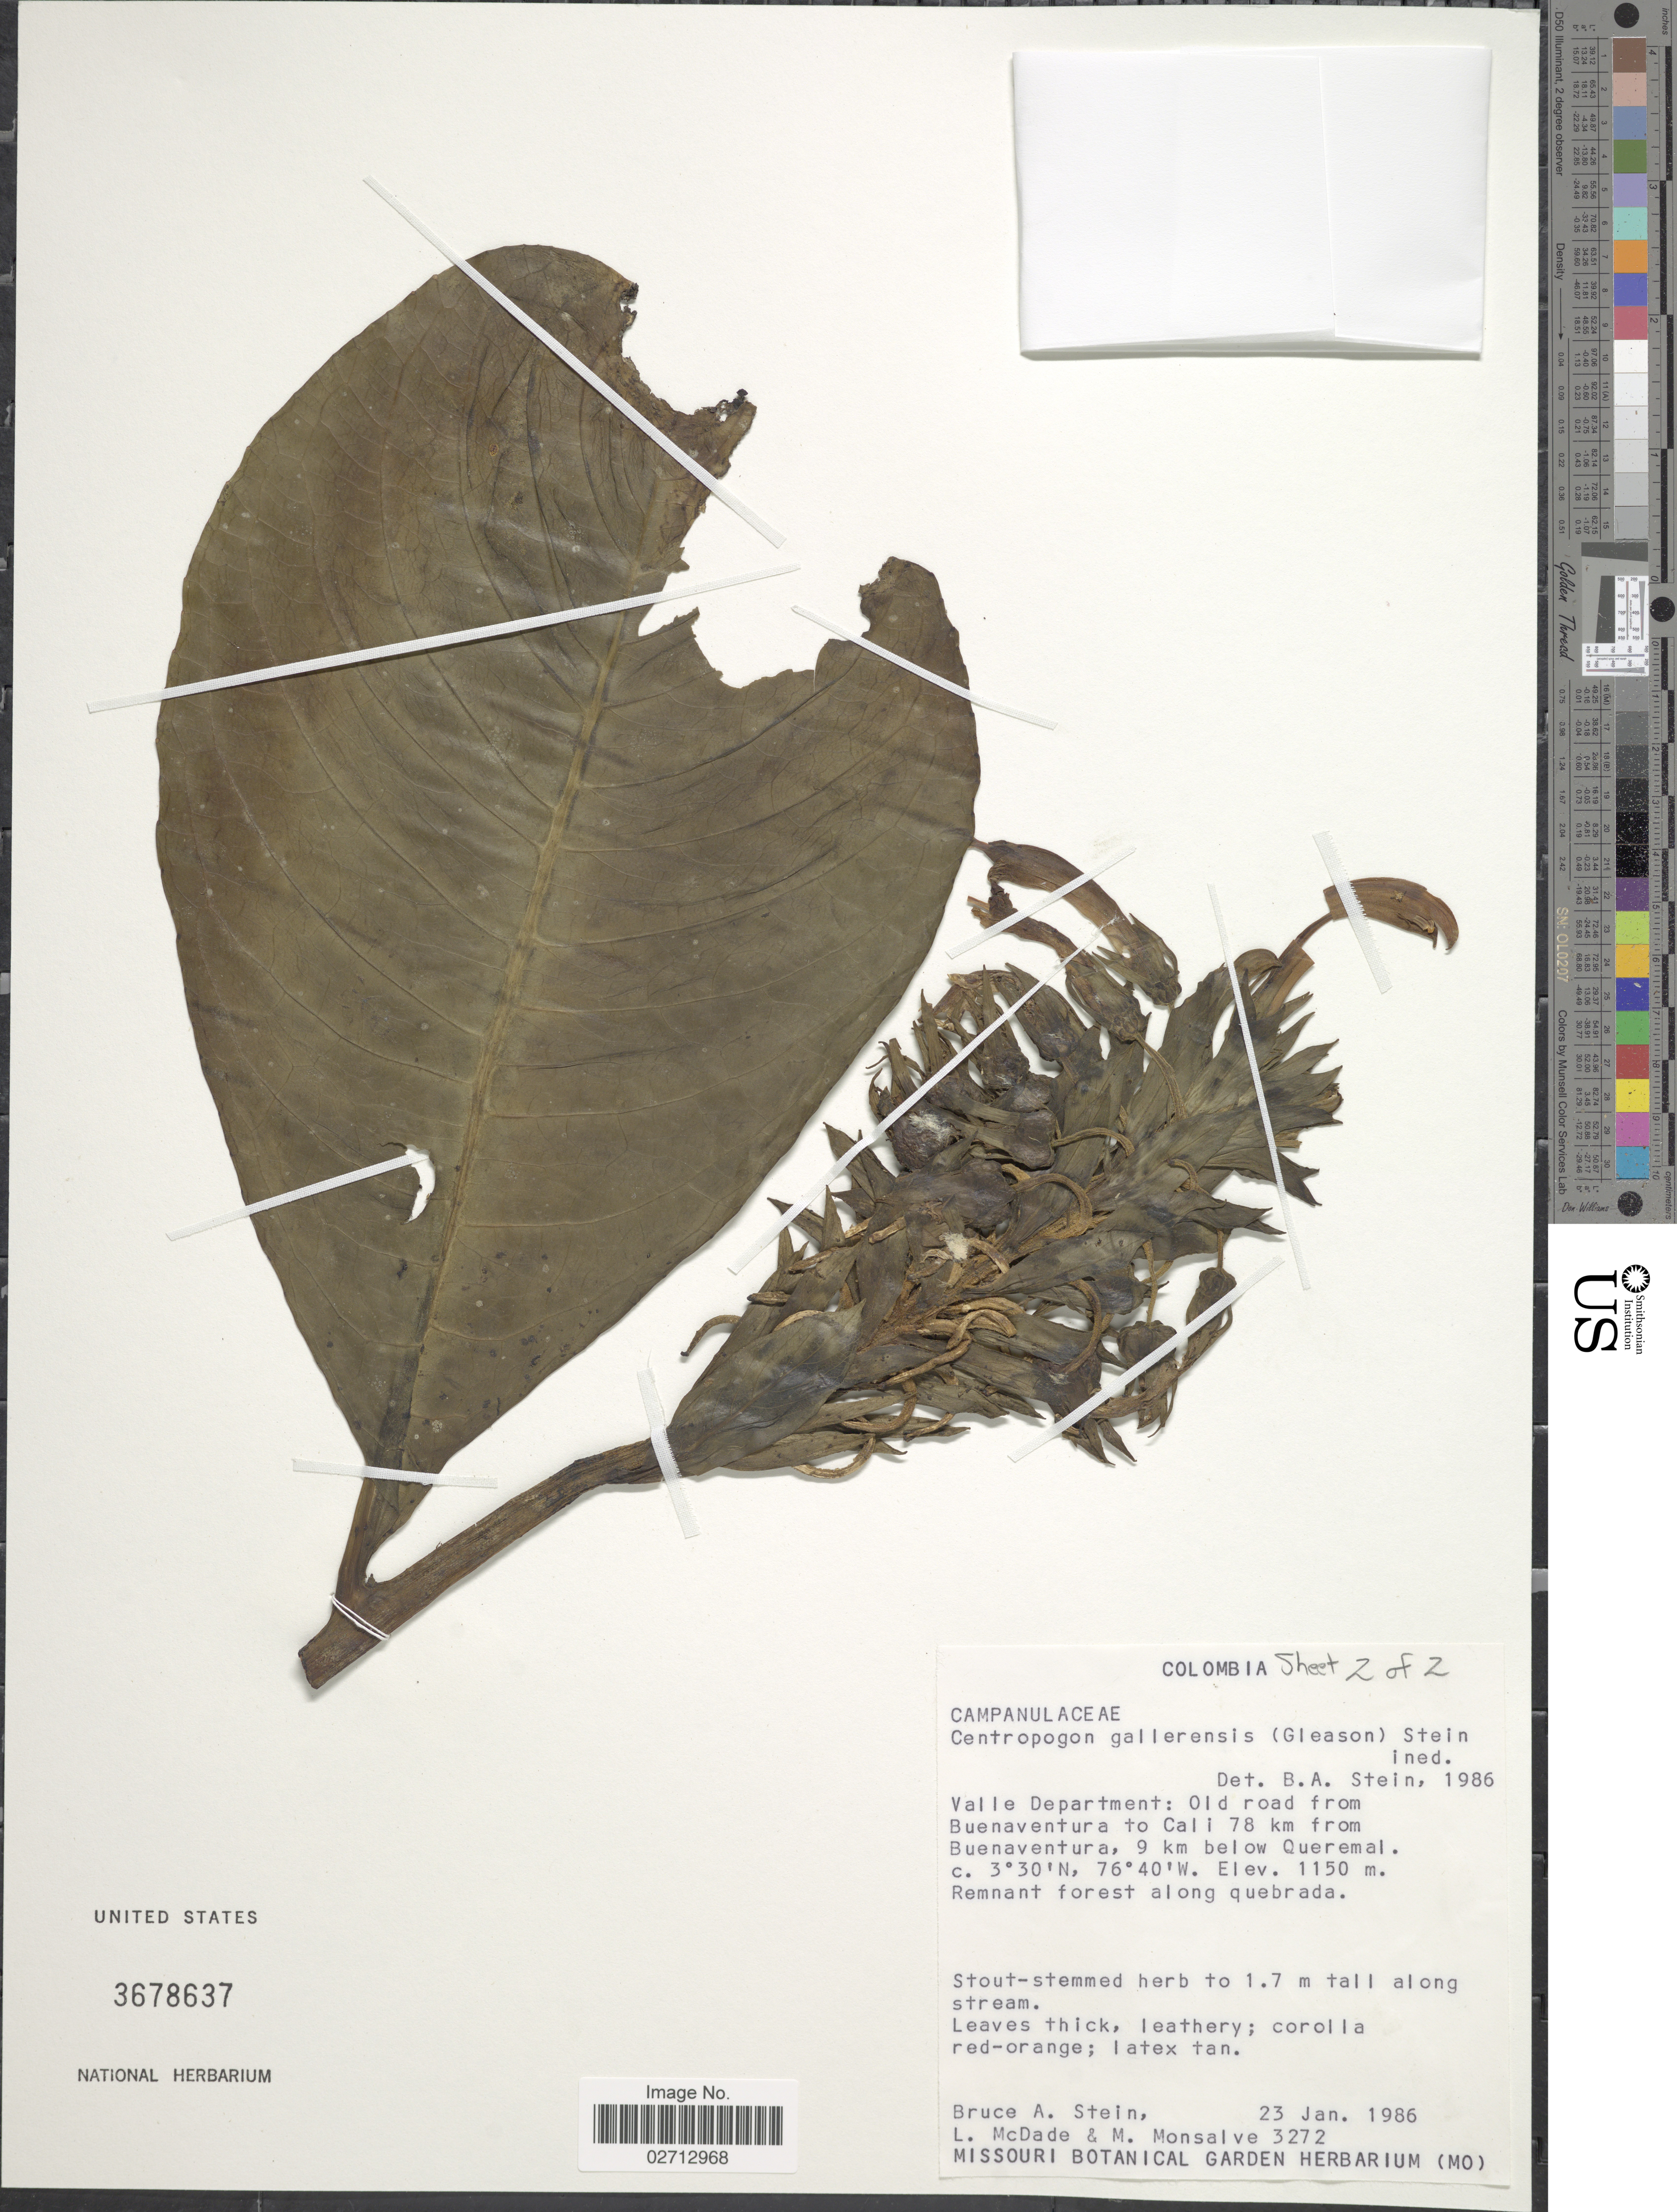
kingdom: Plantae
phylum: Tracheophyta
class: Magnoliopsida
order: Asterales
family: Campanulaceae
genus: Centropogon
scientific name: Centropogon sp.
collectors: B. A. Stein, L. McDade & M. Monsalve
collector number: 3272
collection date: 1986-01-23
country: Colombia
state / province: Valle del Cauca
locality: Valle Department: Old road from Buenaventura to Cali 78 km from Buenaventura, 9 km below Queremal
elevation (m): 1150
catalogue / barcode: US 3678637